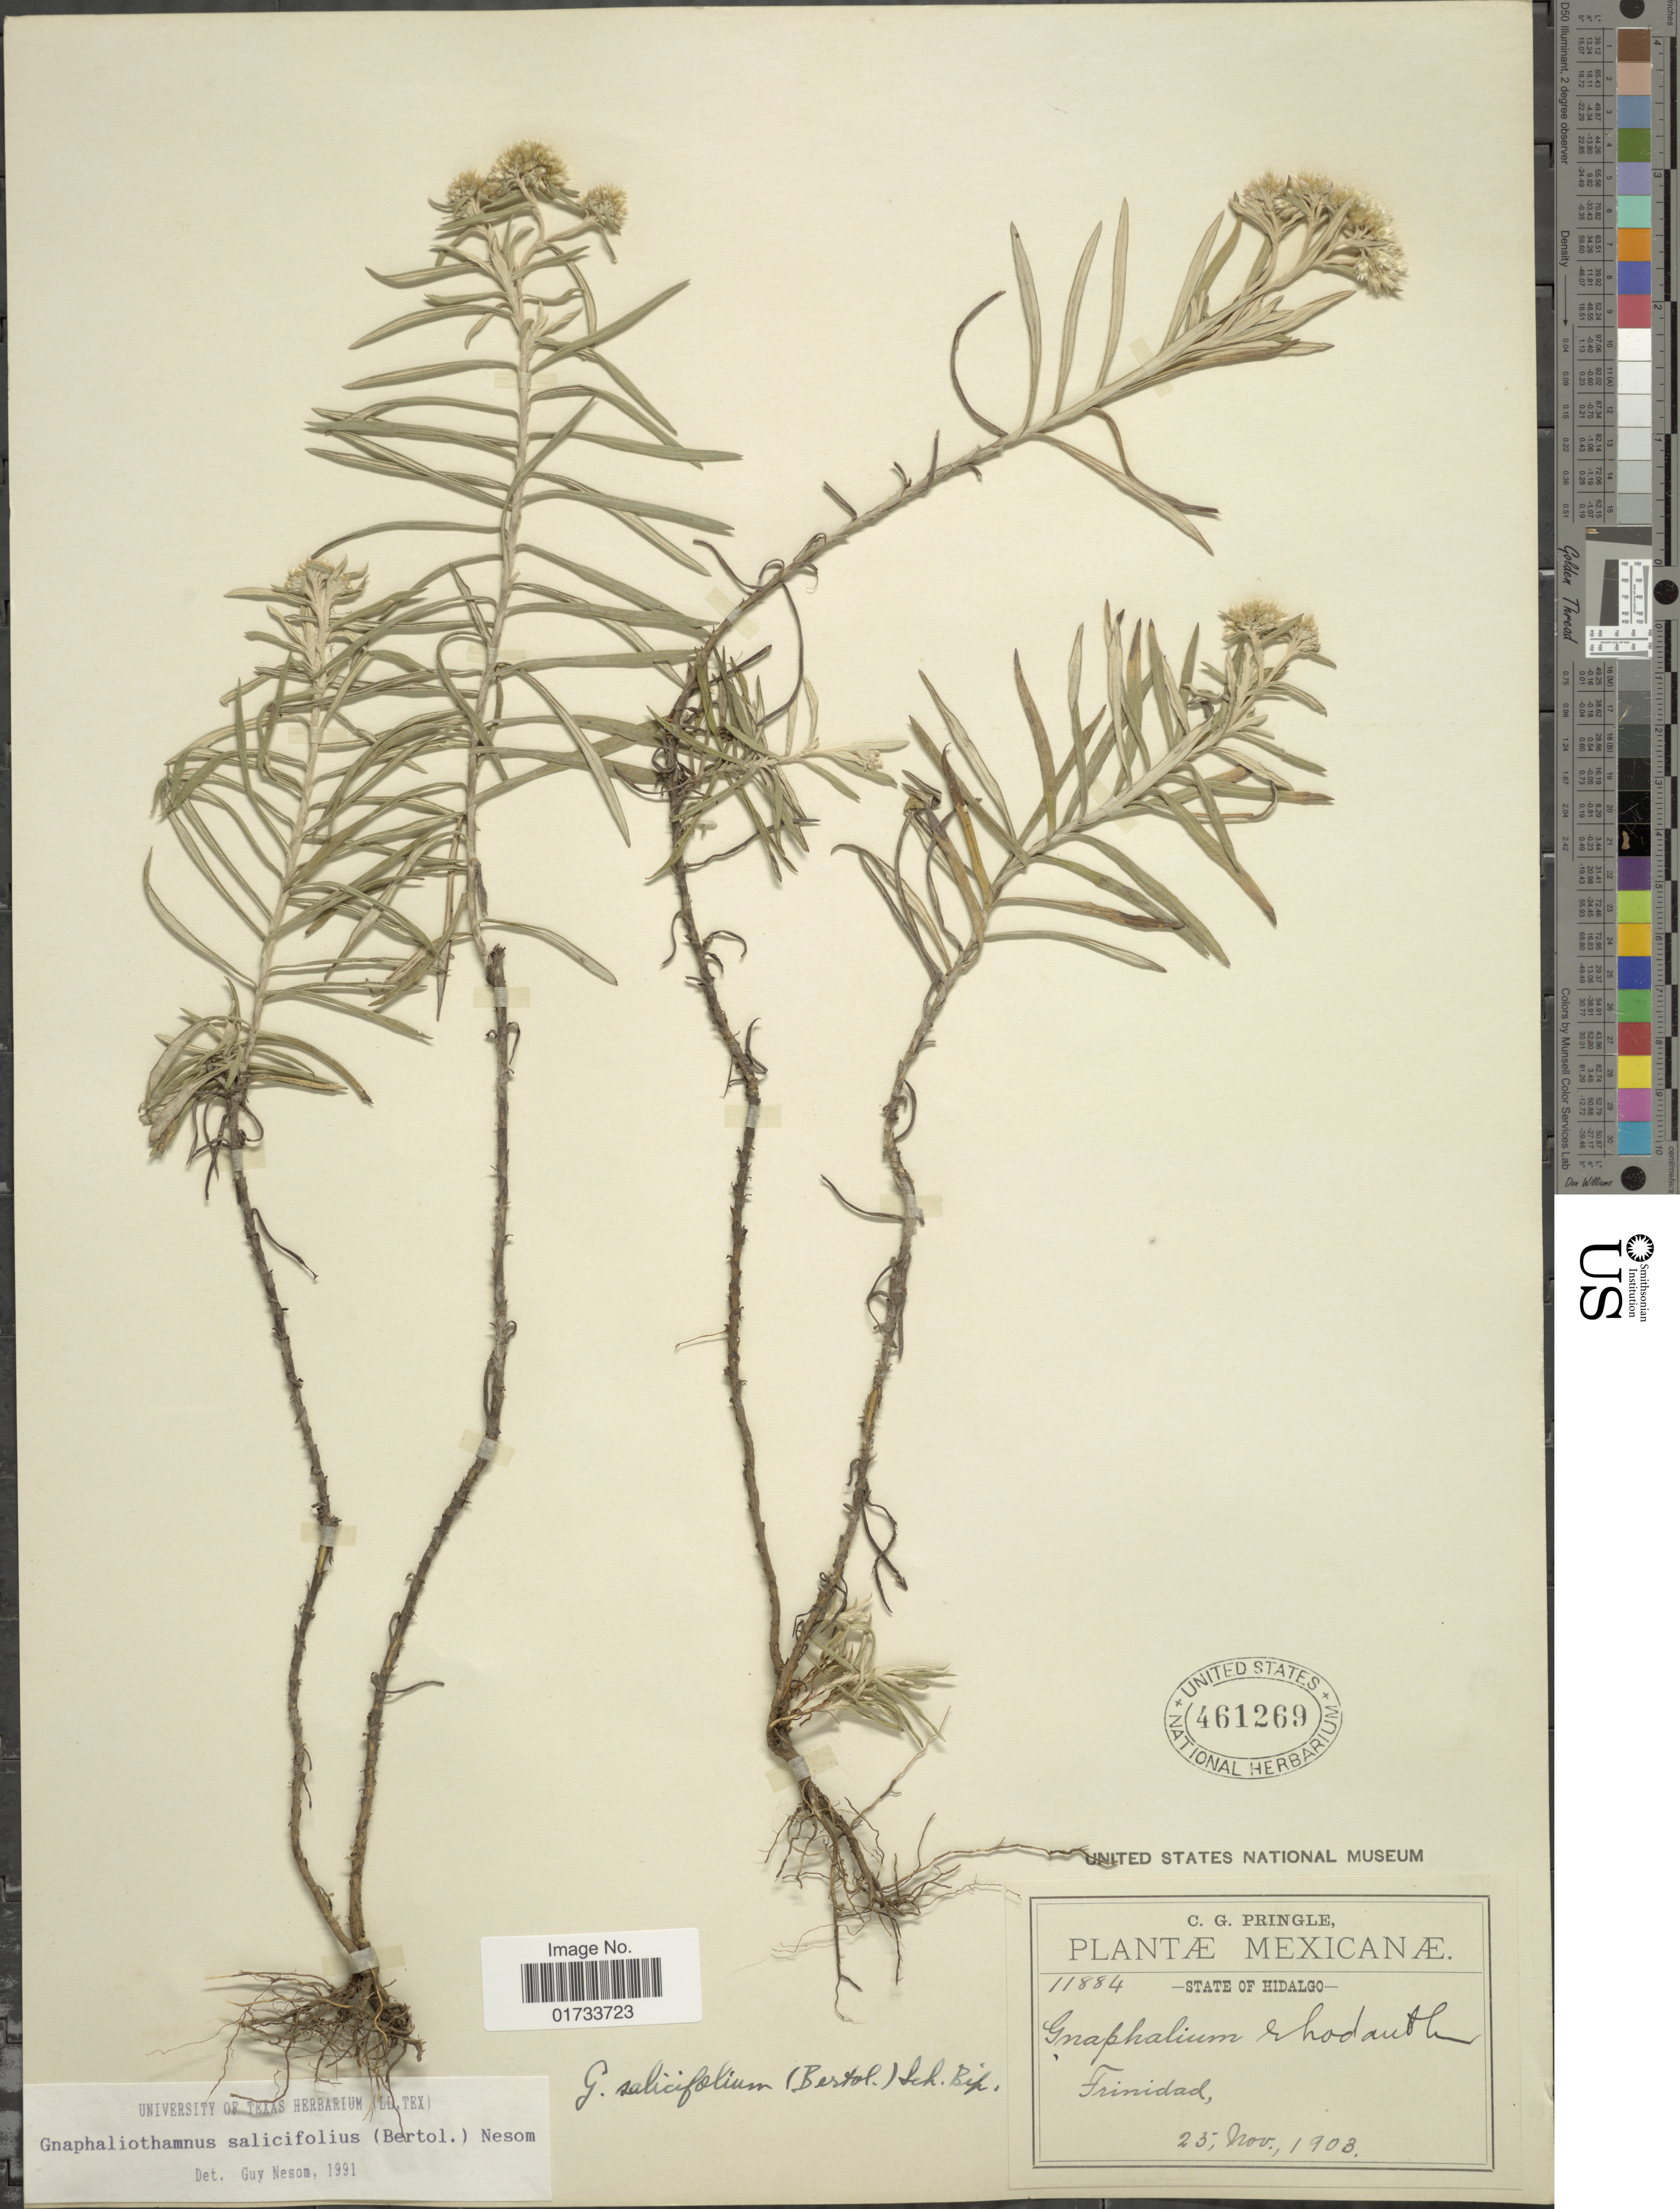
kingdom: Plantae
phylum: Tracheophyta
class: Magnoliopsida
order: Asterales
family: Asteraceae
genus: Chionolaena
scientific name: Chionolaena salicifolia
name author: (Bertol.) G.L. Nesom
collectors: C. G. Pringle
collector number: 11884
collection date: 1903-11-25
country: Mexico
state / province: Hidalgo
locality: Trinidad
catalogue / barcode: US 461269